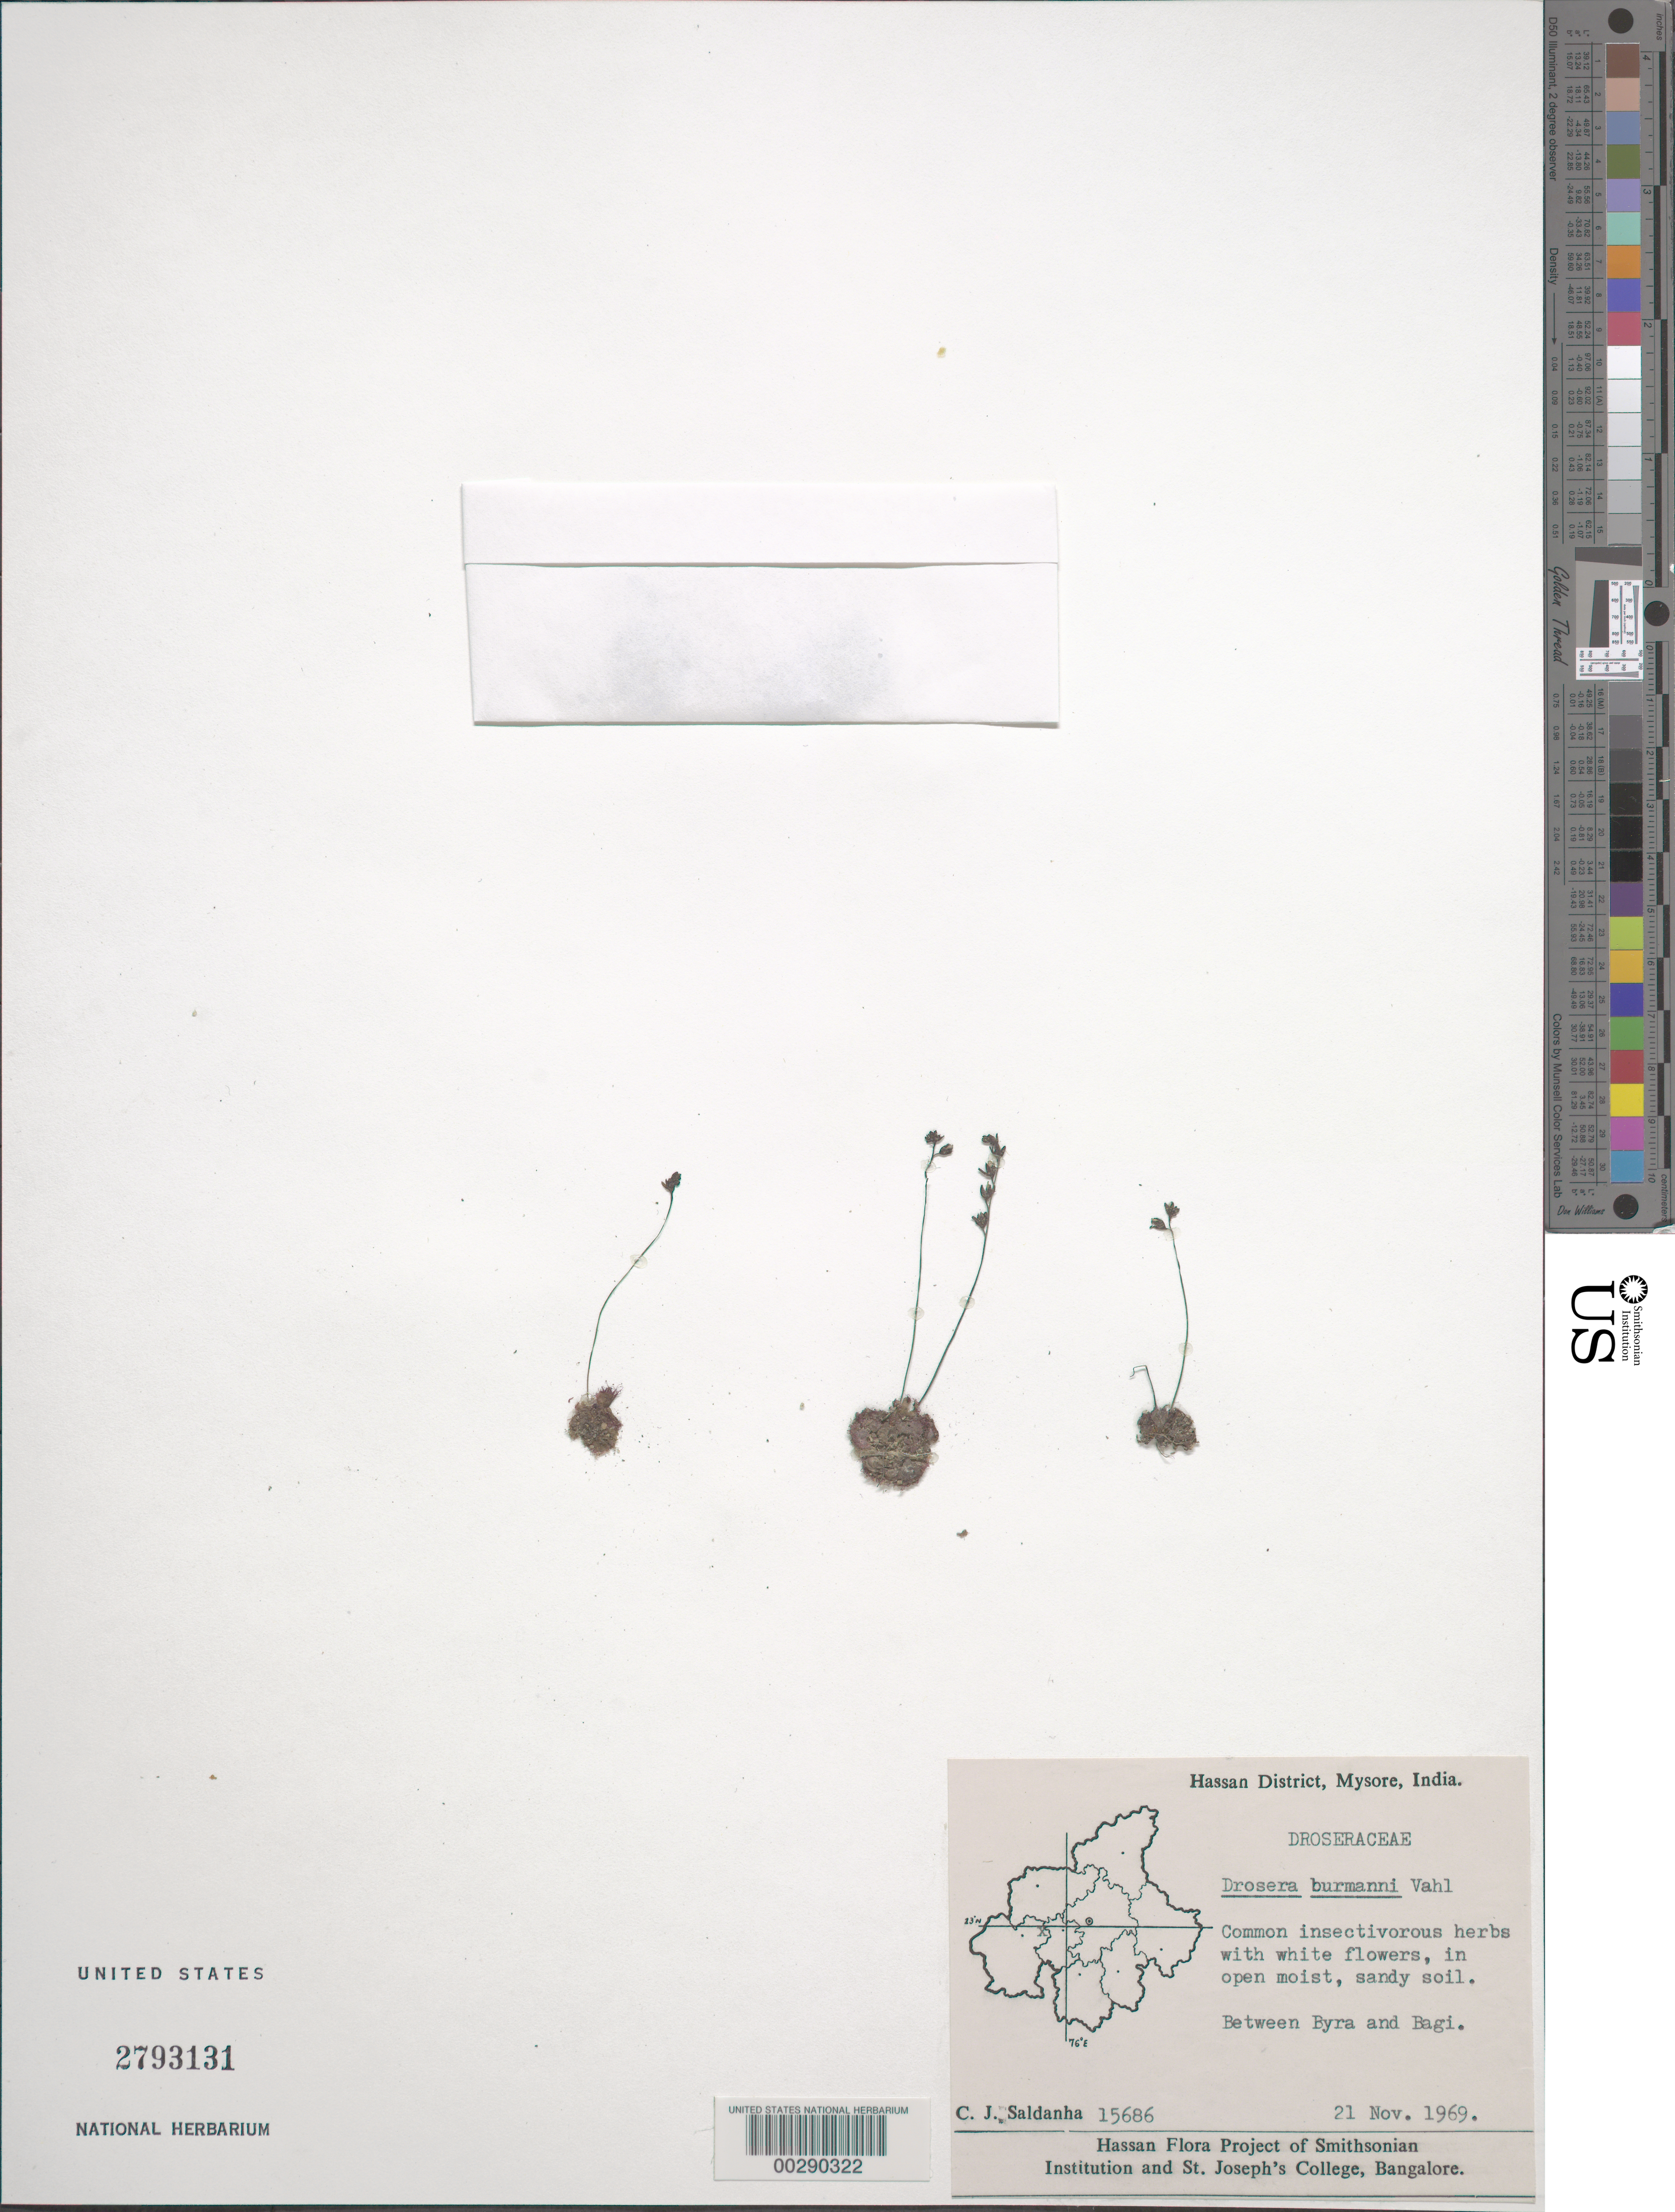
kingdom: Plantae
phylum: Tracheophyta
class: Magnoliopsida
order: Caryophyllales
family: Droseraceae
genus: Drosera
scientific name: Drosera burmannii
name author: Vahl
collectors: C. J. Saldanha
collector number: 15686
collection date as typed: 21 Nov 1969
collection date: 1969-11-21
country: India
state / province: Karnataka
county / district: Hassan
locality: Between byra and bagi, mysore state [mysore state = karnataka.]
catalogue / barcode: US 2793131